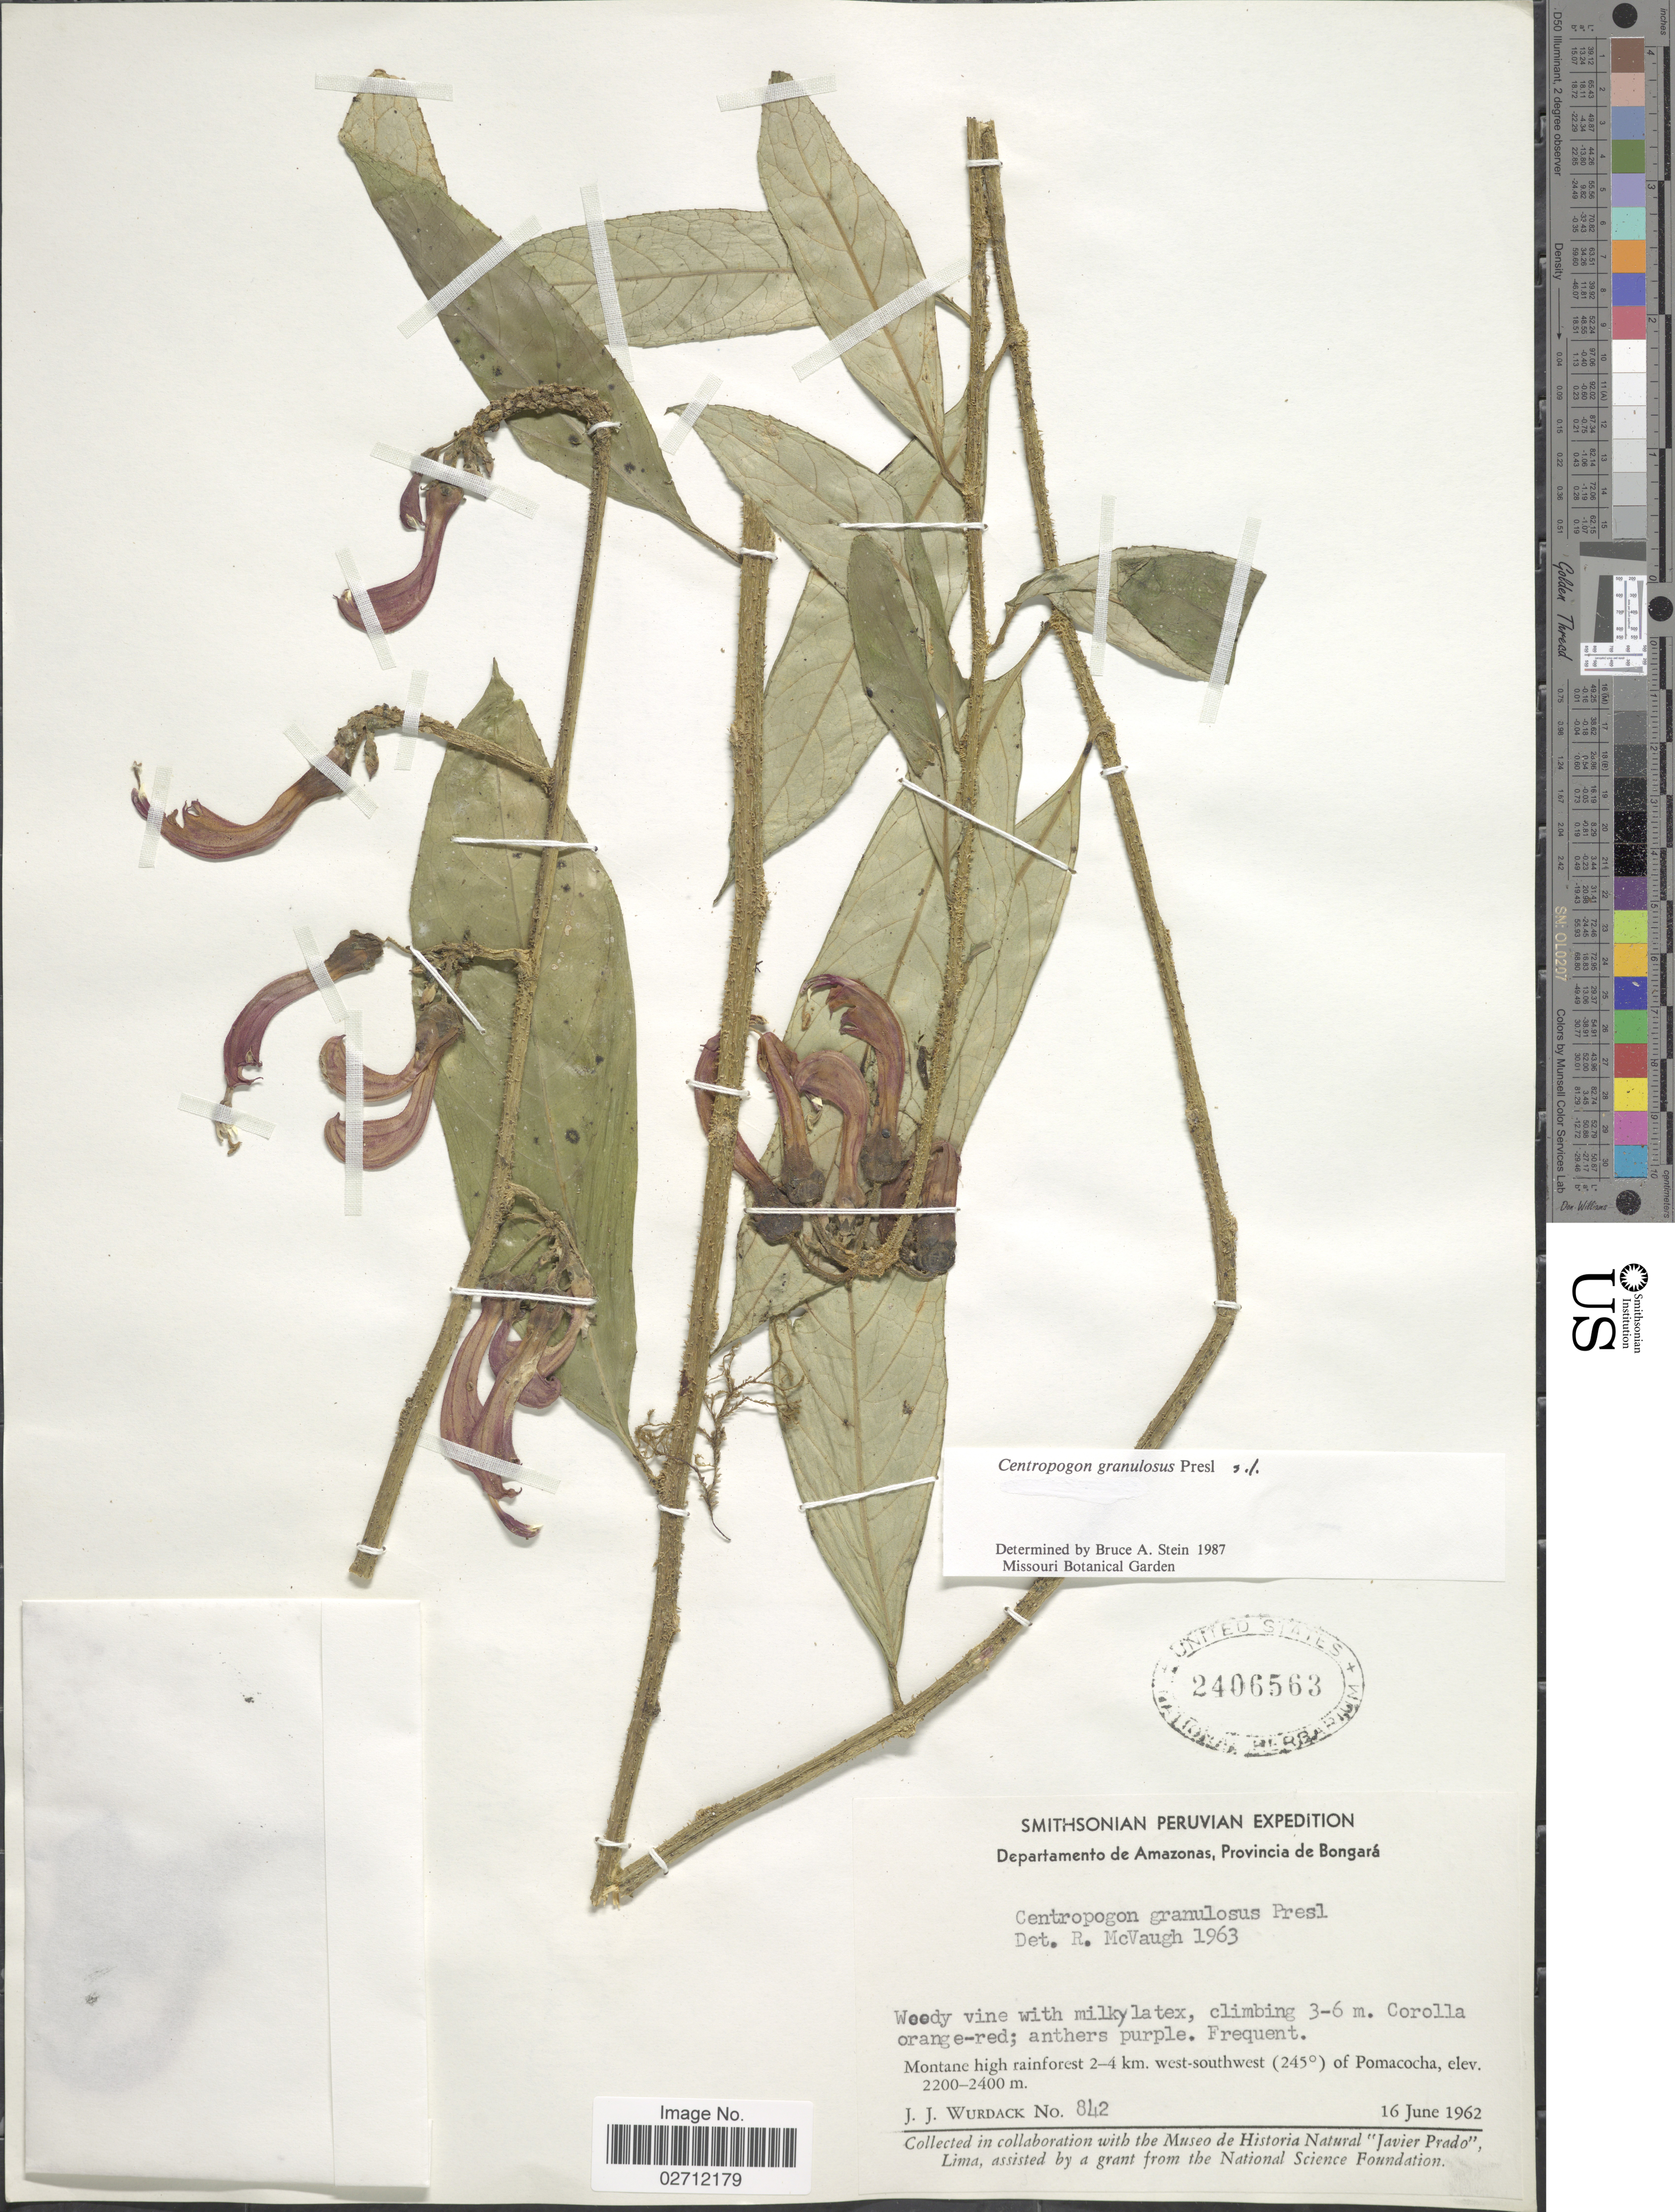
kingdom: Plantae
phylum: Tracheophyta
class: Magnoliopsida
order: Asterales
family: Campanulaceae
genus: Centropogon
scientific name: Centropogon granulosus subsp. granulosus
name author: C. Presl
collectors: J. J. Wurdack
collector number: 842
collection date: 1962-06-16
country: Peru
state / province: Amazonas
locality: Provincia de Bongara, montane high rainforest 2-4 km. west-southwest (245°) of Pomacocha.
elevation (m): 2200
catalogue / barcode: US 2406563